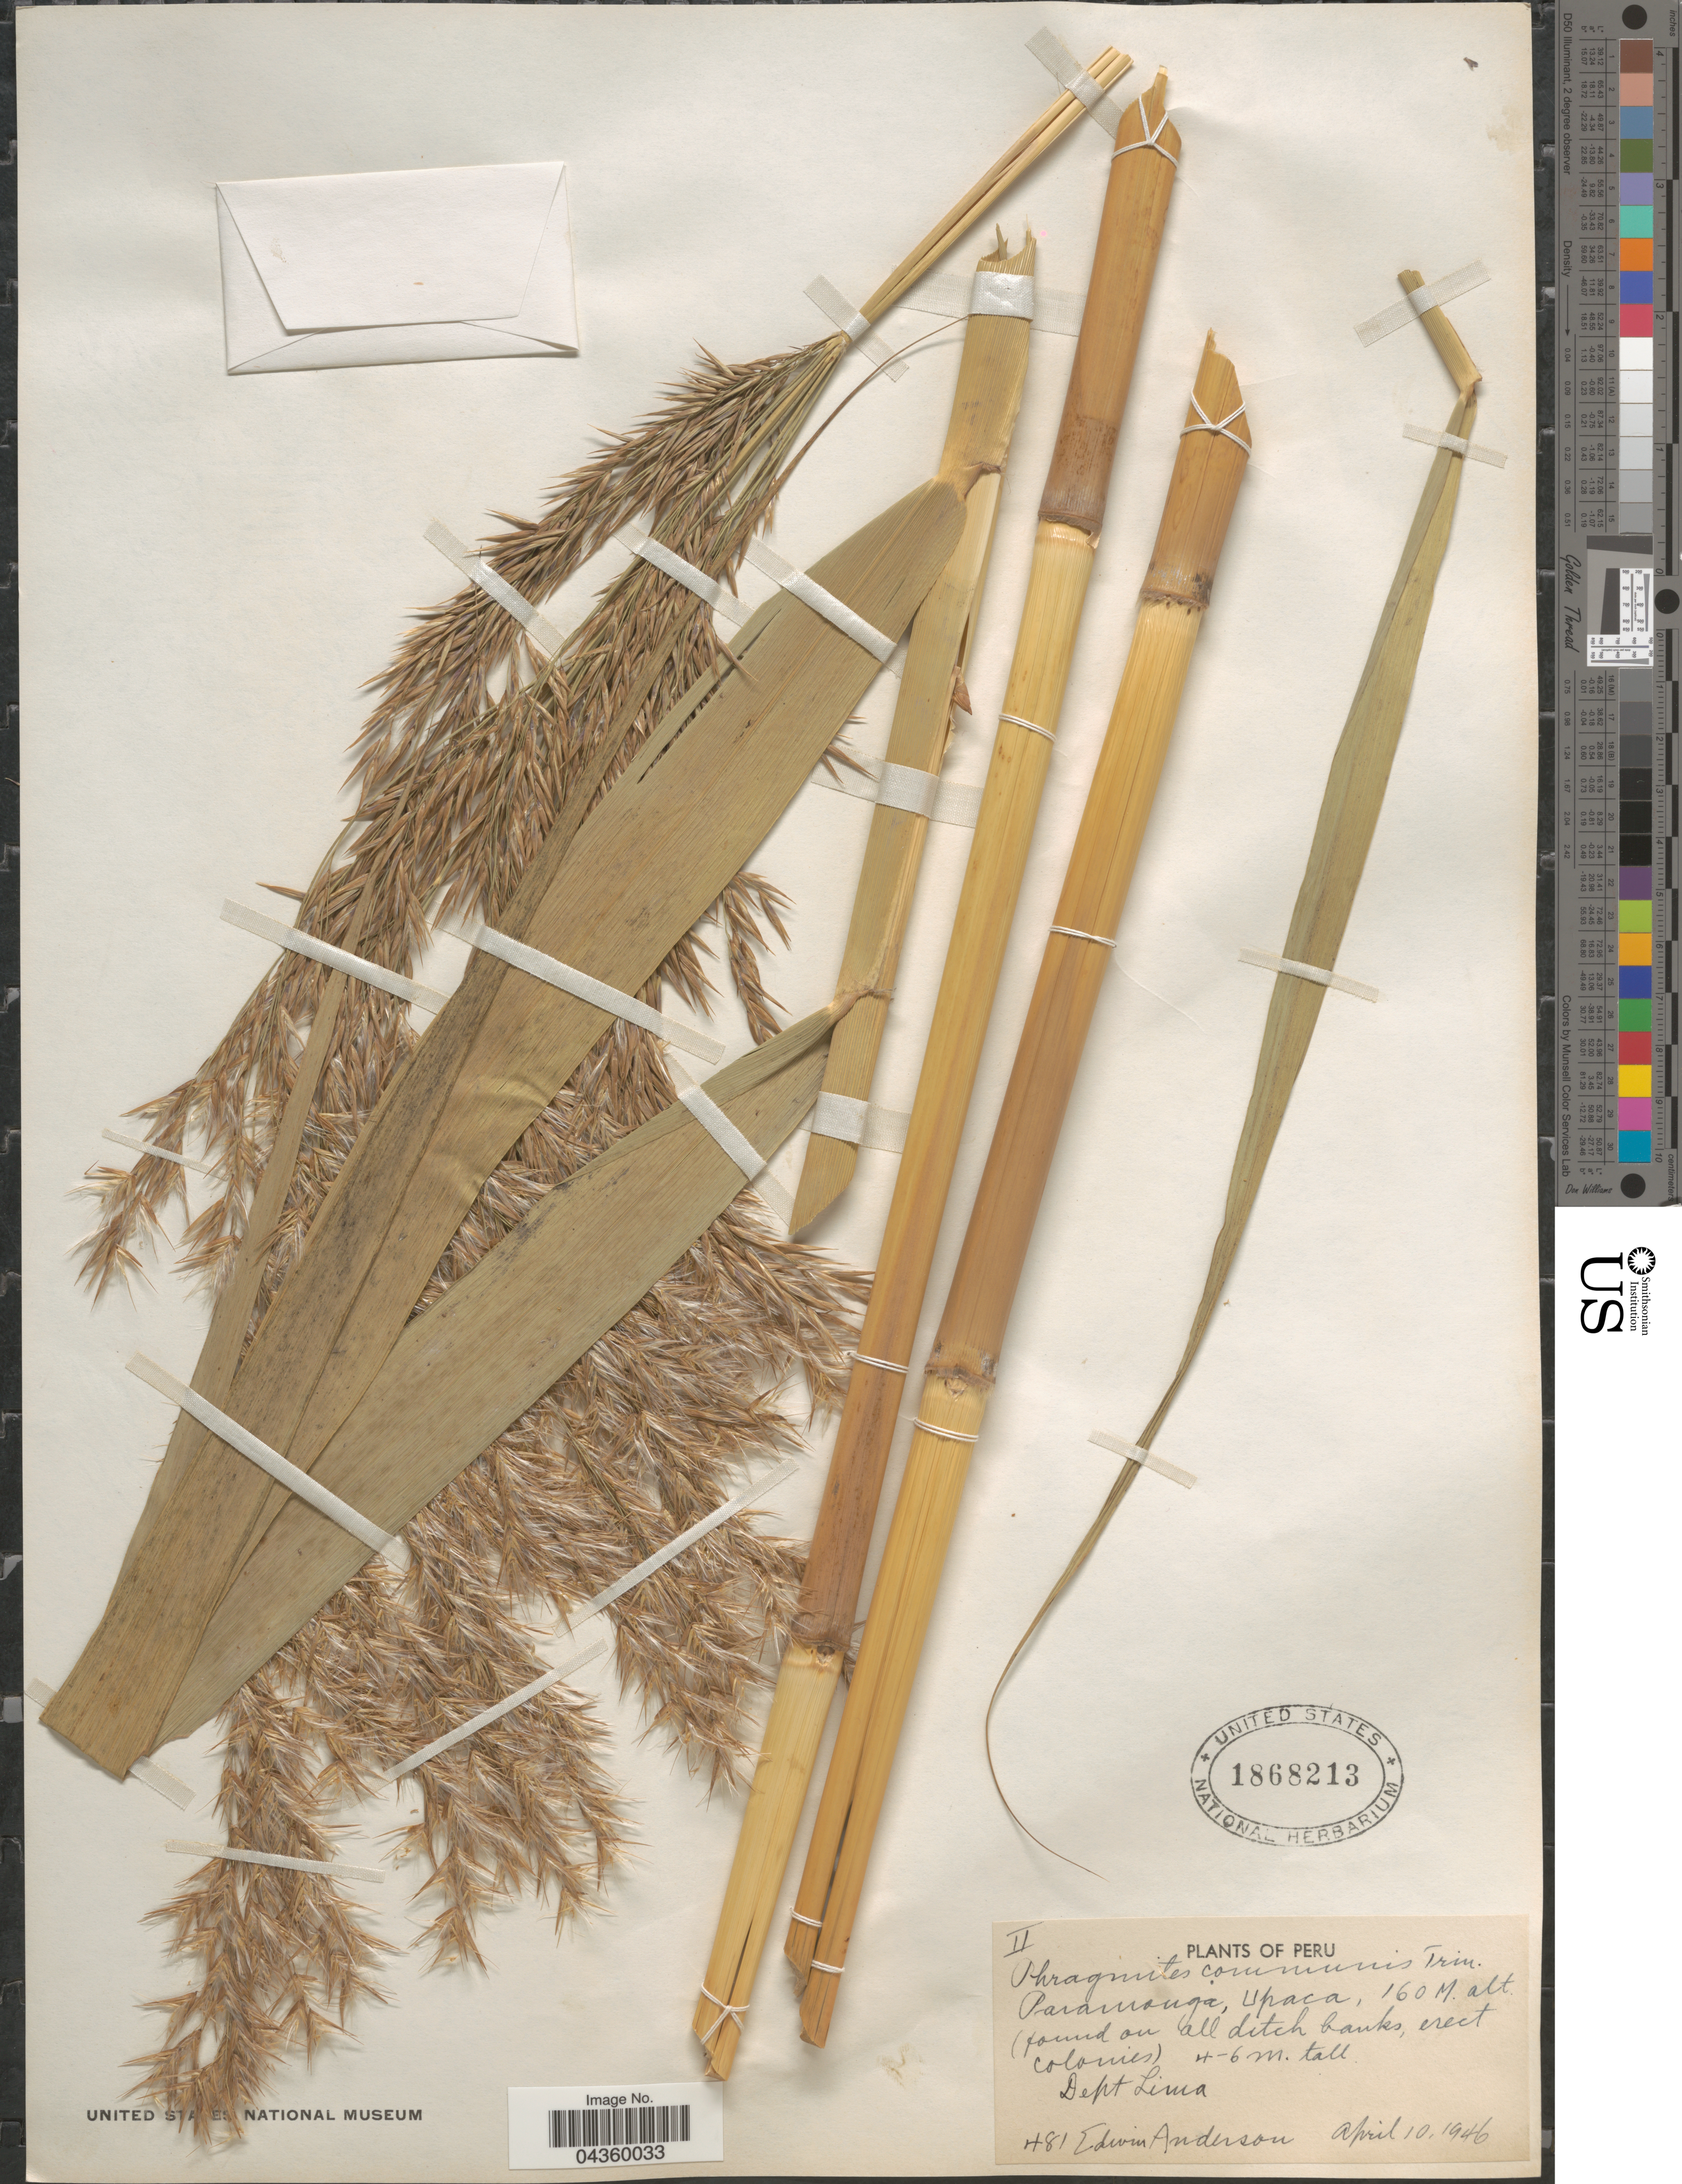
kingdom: Plantae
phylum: Tracheophyta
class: Liliopsida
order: Poales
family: Poaceae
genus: Phragmites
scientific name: Phragmites australis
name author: (Cav.) Trin. ex Steud.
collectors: E. Anderson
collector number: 481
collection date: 1946-04-10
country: Peru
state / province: Lima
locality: Paramonga, Upaca. Dep. Lima.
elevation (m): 160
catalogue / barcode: US 1868213